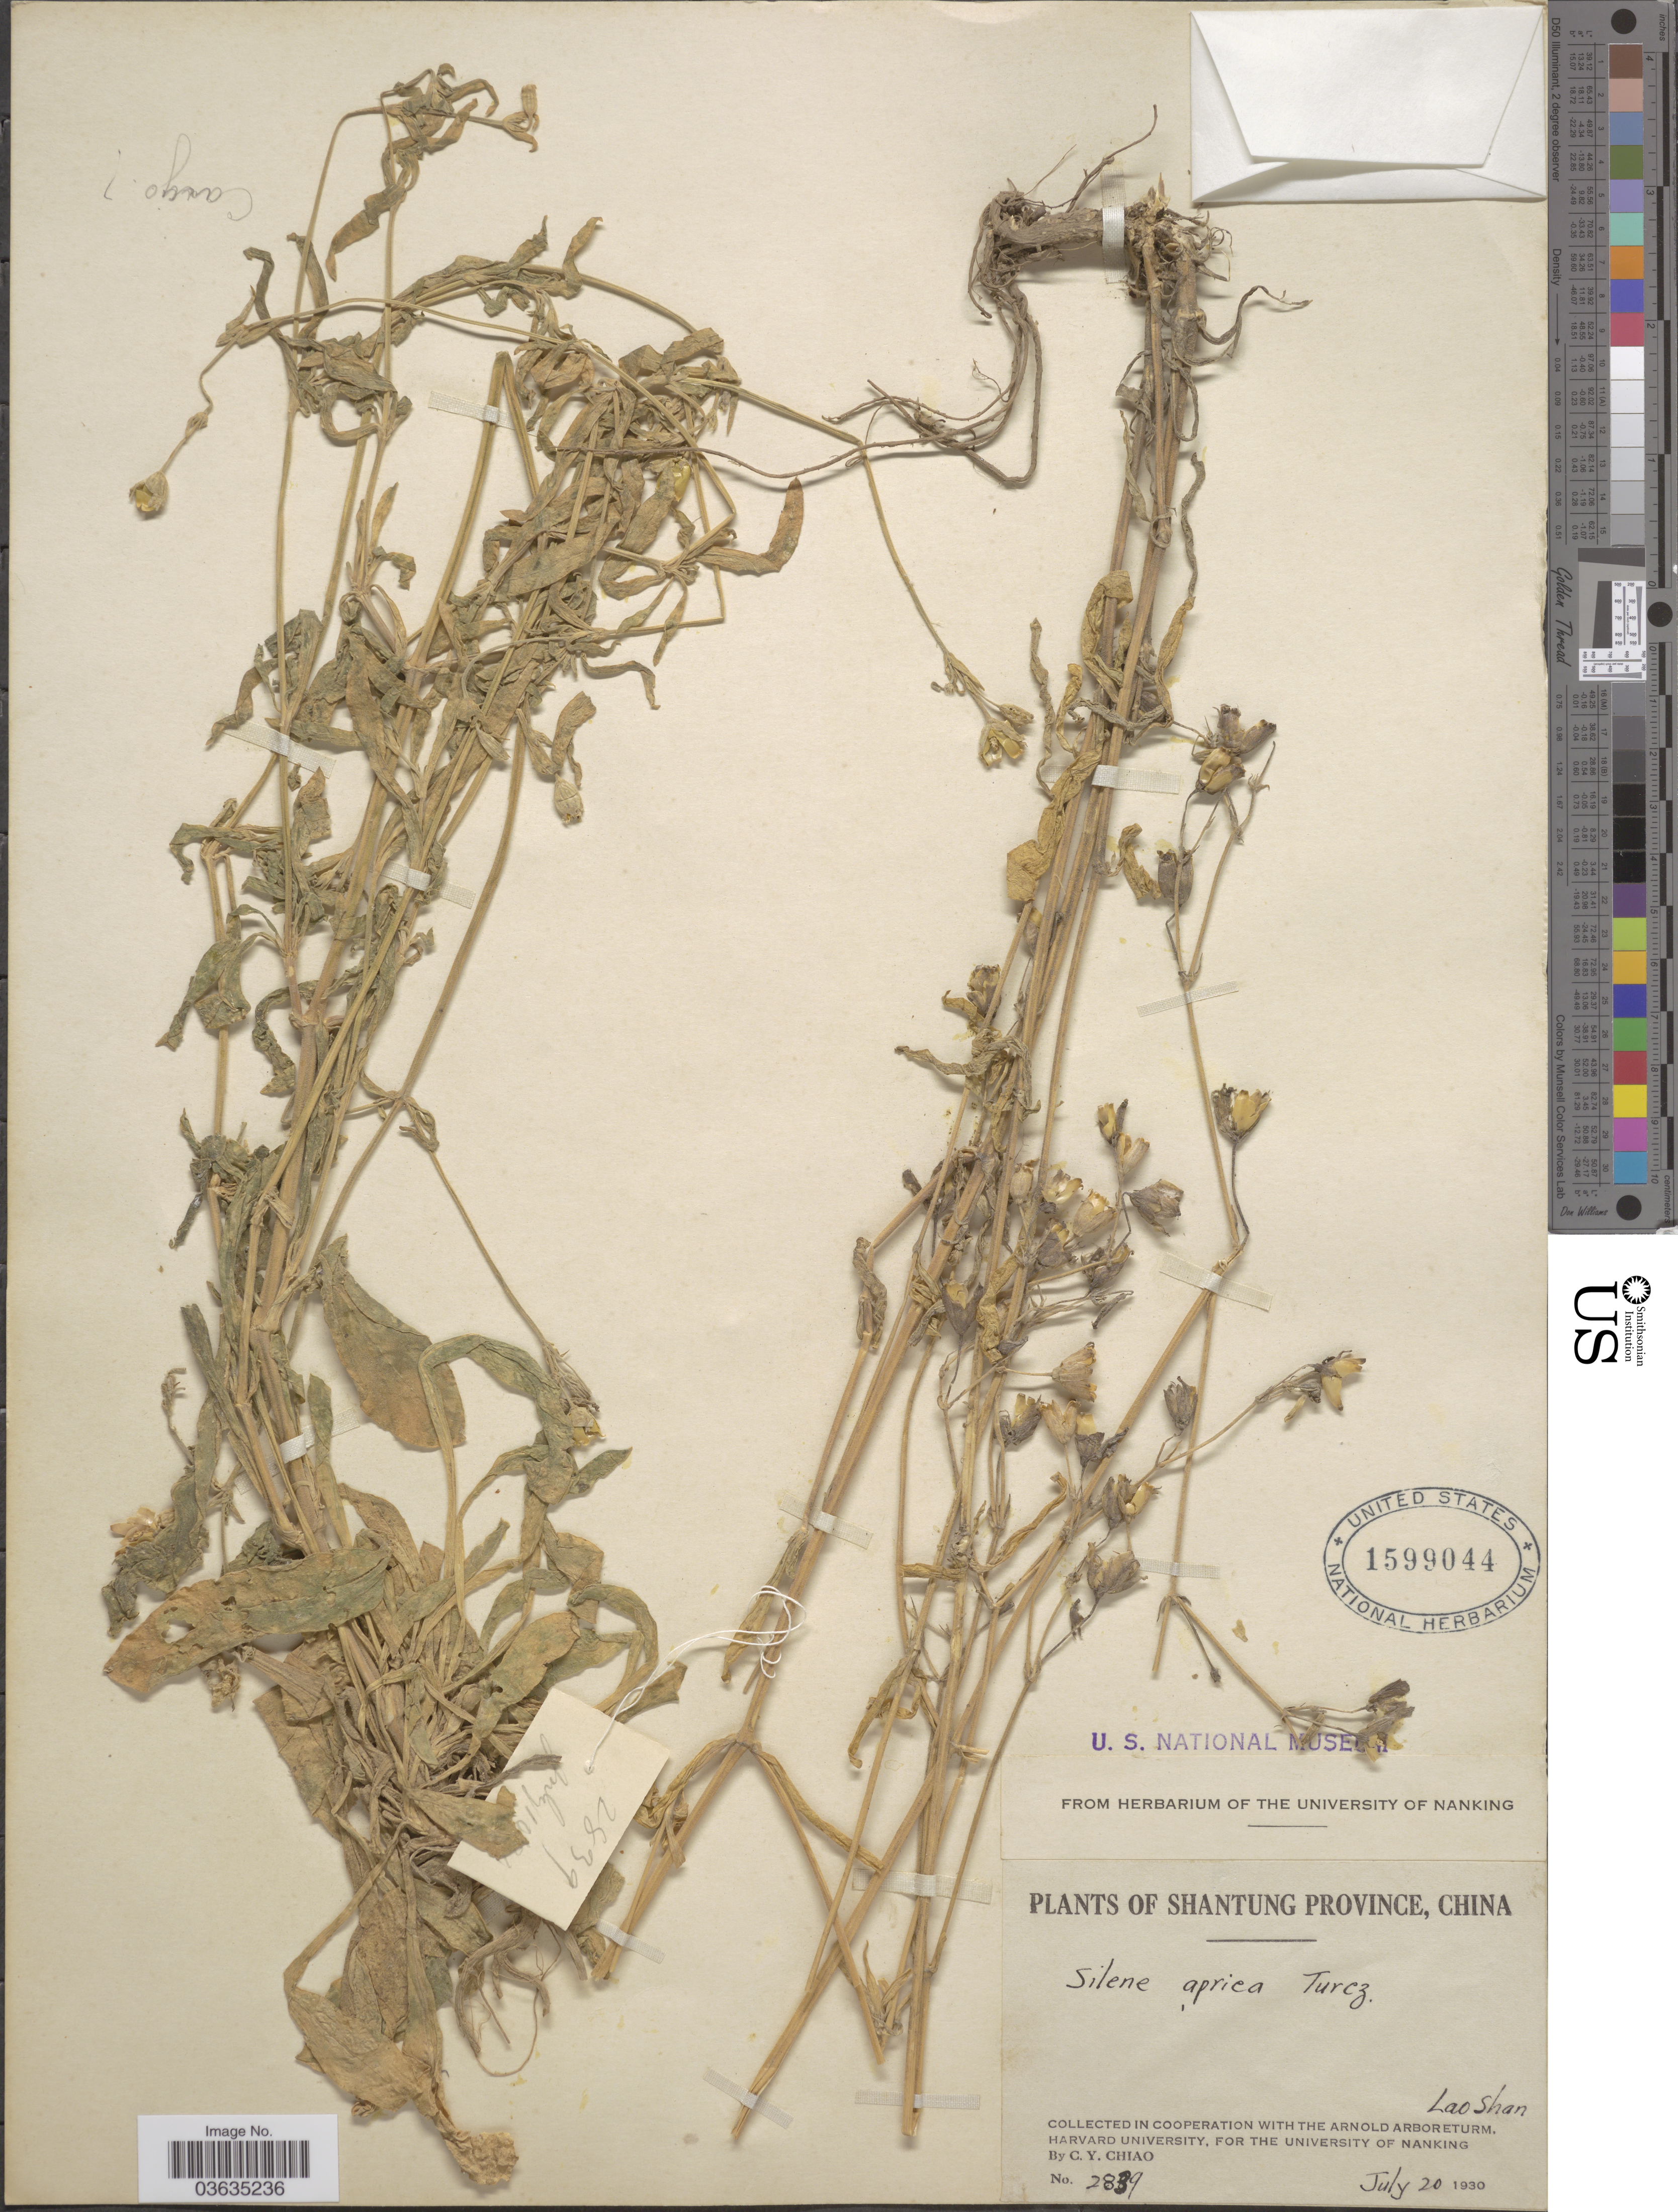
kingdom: Plantae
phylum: Tracheophyta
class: Magnoliopsida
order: Caryophyllales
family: Caryophyllaceae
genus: Silene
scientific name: Silene aprica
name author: Turcz. ex Fisch. & C.A. Mey.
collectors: C. Y. Chiao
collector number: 2839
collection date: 1930-07-20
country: China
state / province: Shandong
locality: Shantung Province. Lao Shan.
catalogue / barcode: US 1599044